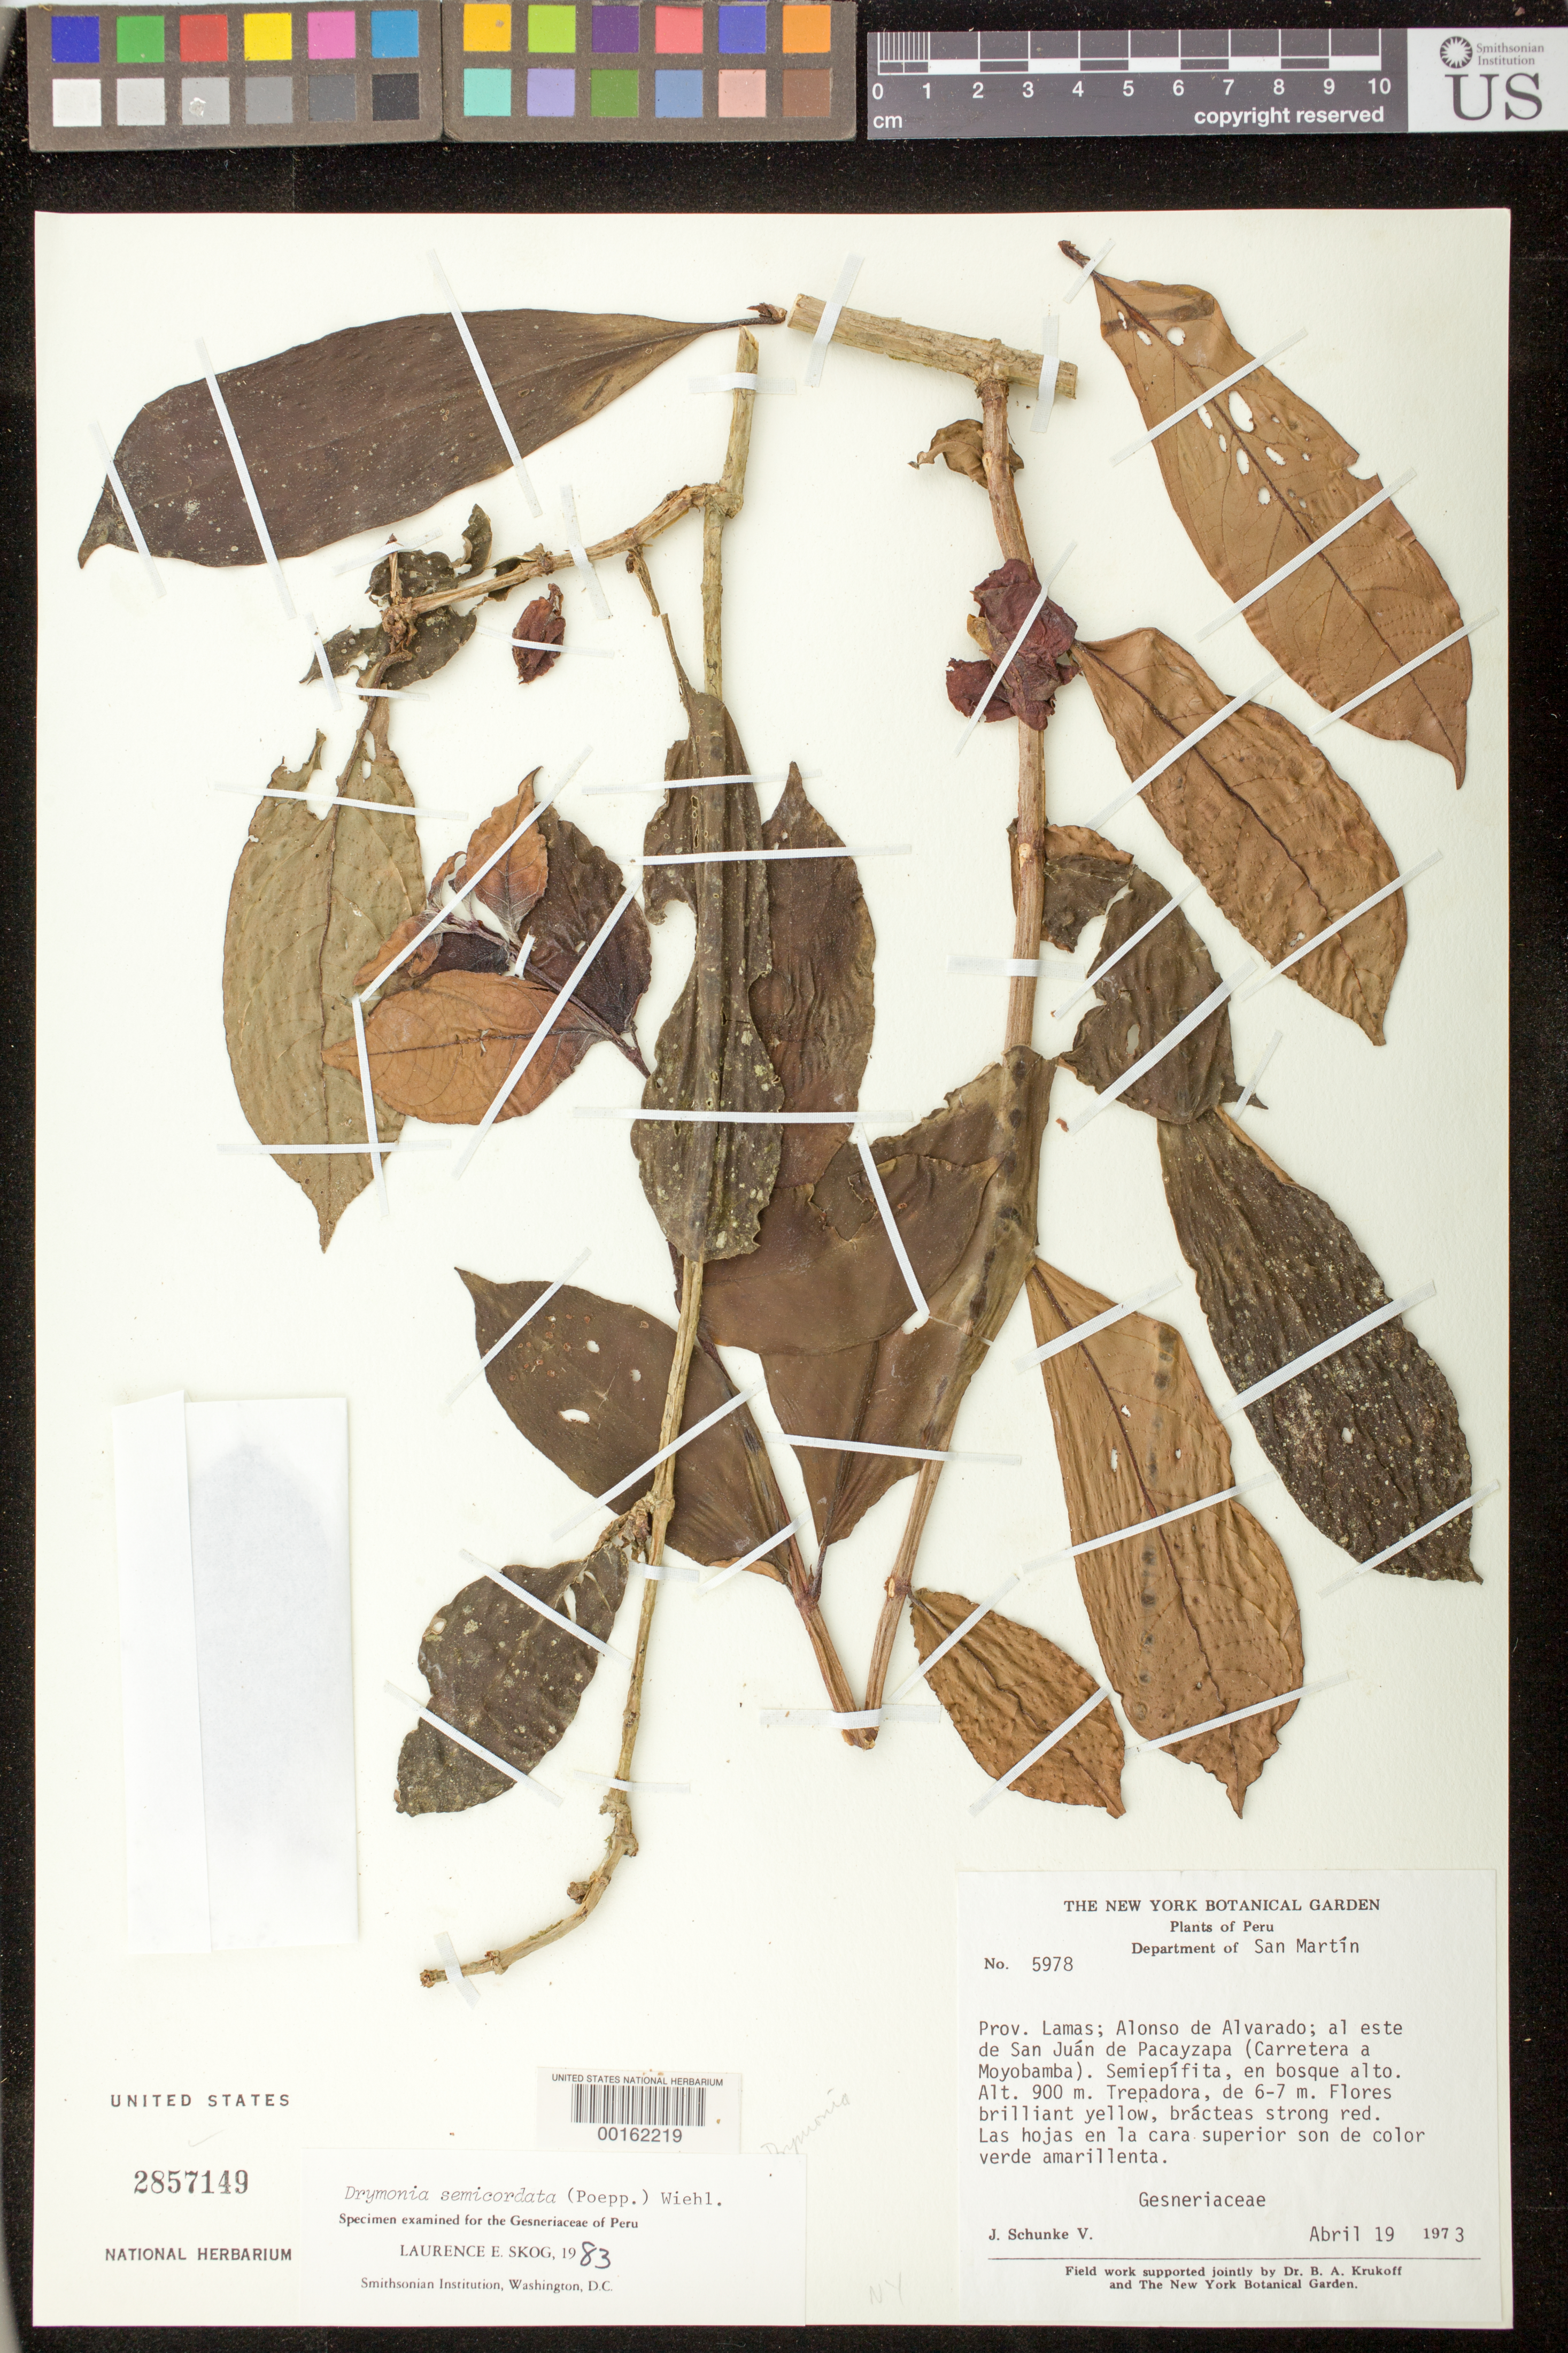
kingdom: Plantae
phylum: Tracheophyta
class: Magnoliopsida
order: Lamiales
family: Gesneriaceae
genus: Drymonia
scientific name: Drymonia semicordata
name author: (Poepp.) Wiehler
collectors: J. Schunke Vigo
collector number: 5978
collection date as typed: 19 Apr 1973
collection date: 1973-04-19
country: Peru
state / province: San Martín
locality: Prov. Lamas; Alonso de Alvarado, E of San Juan de Pacayzapa (highway to Moyobamba)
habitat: Semiepiphyte, in tall forest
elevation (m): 900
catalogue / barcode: US 2857149